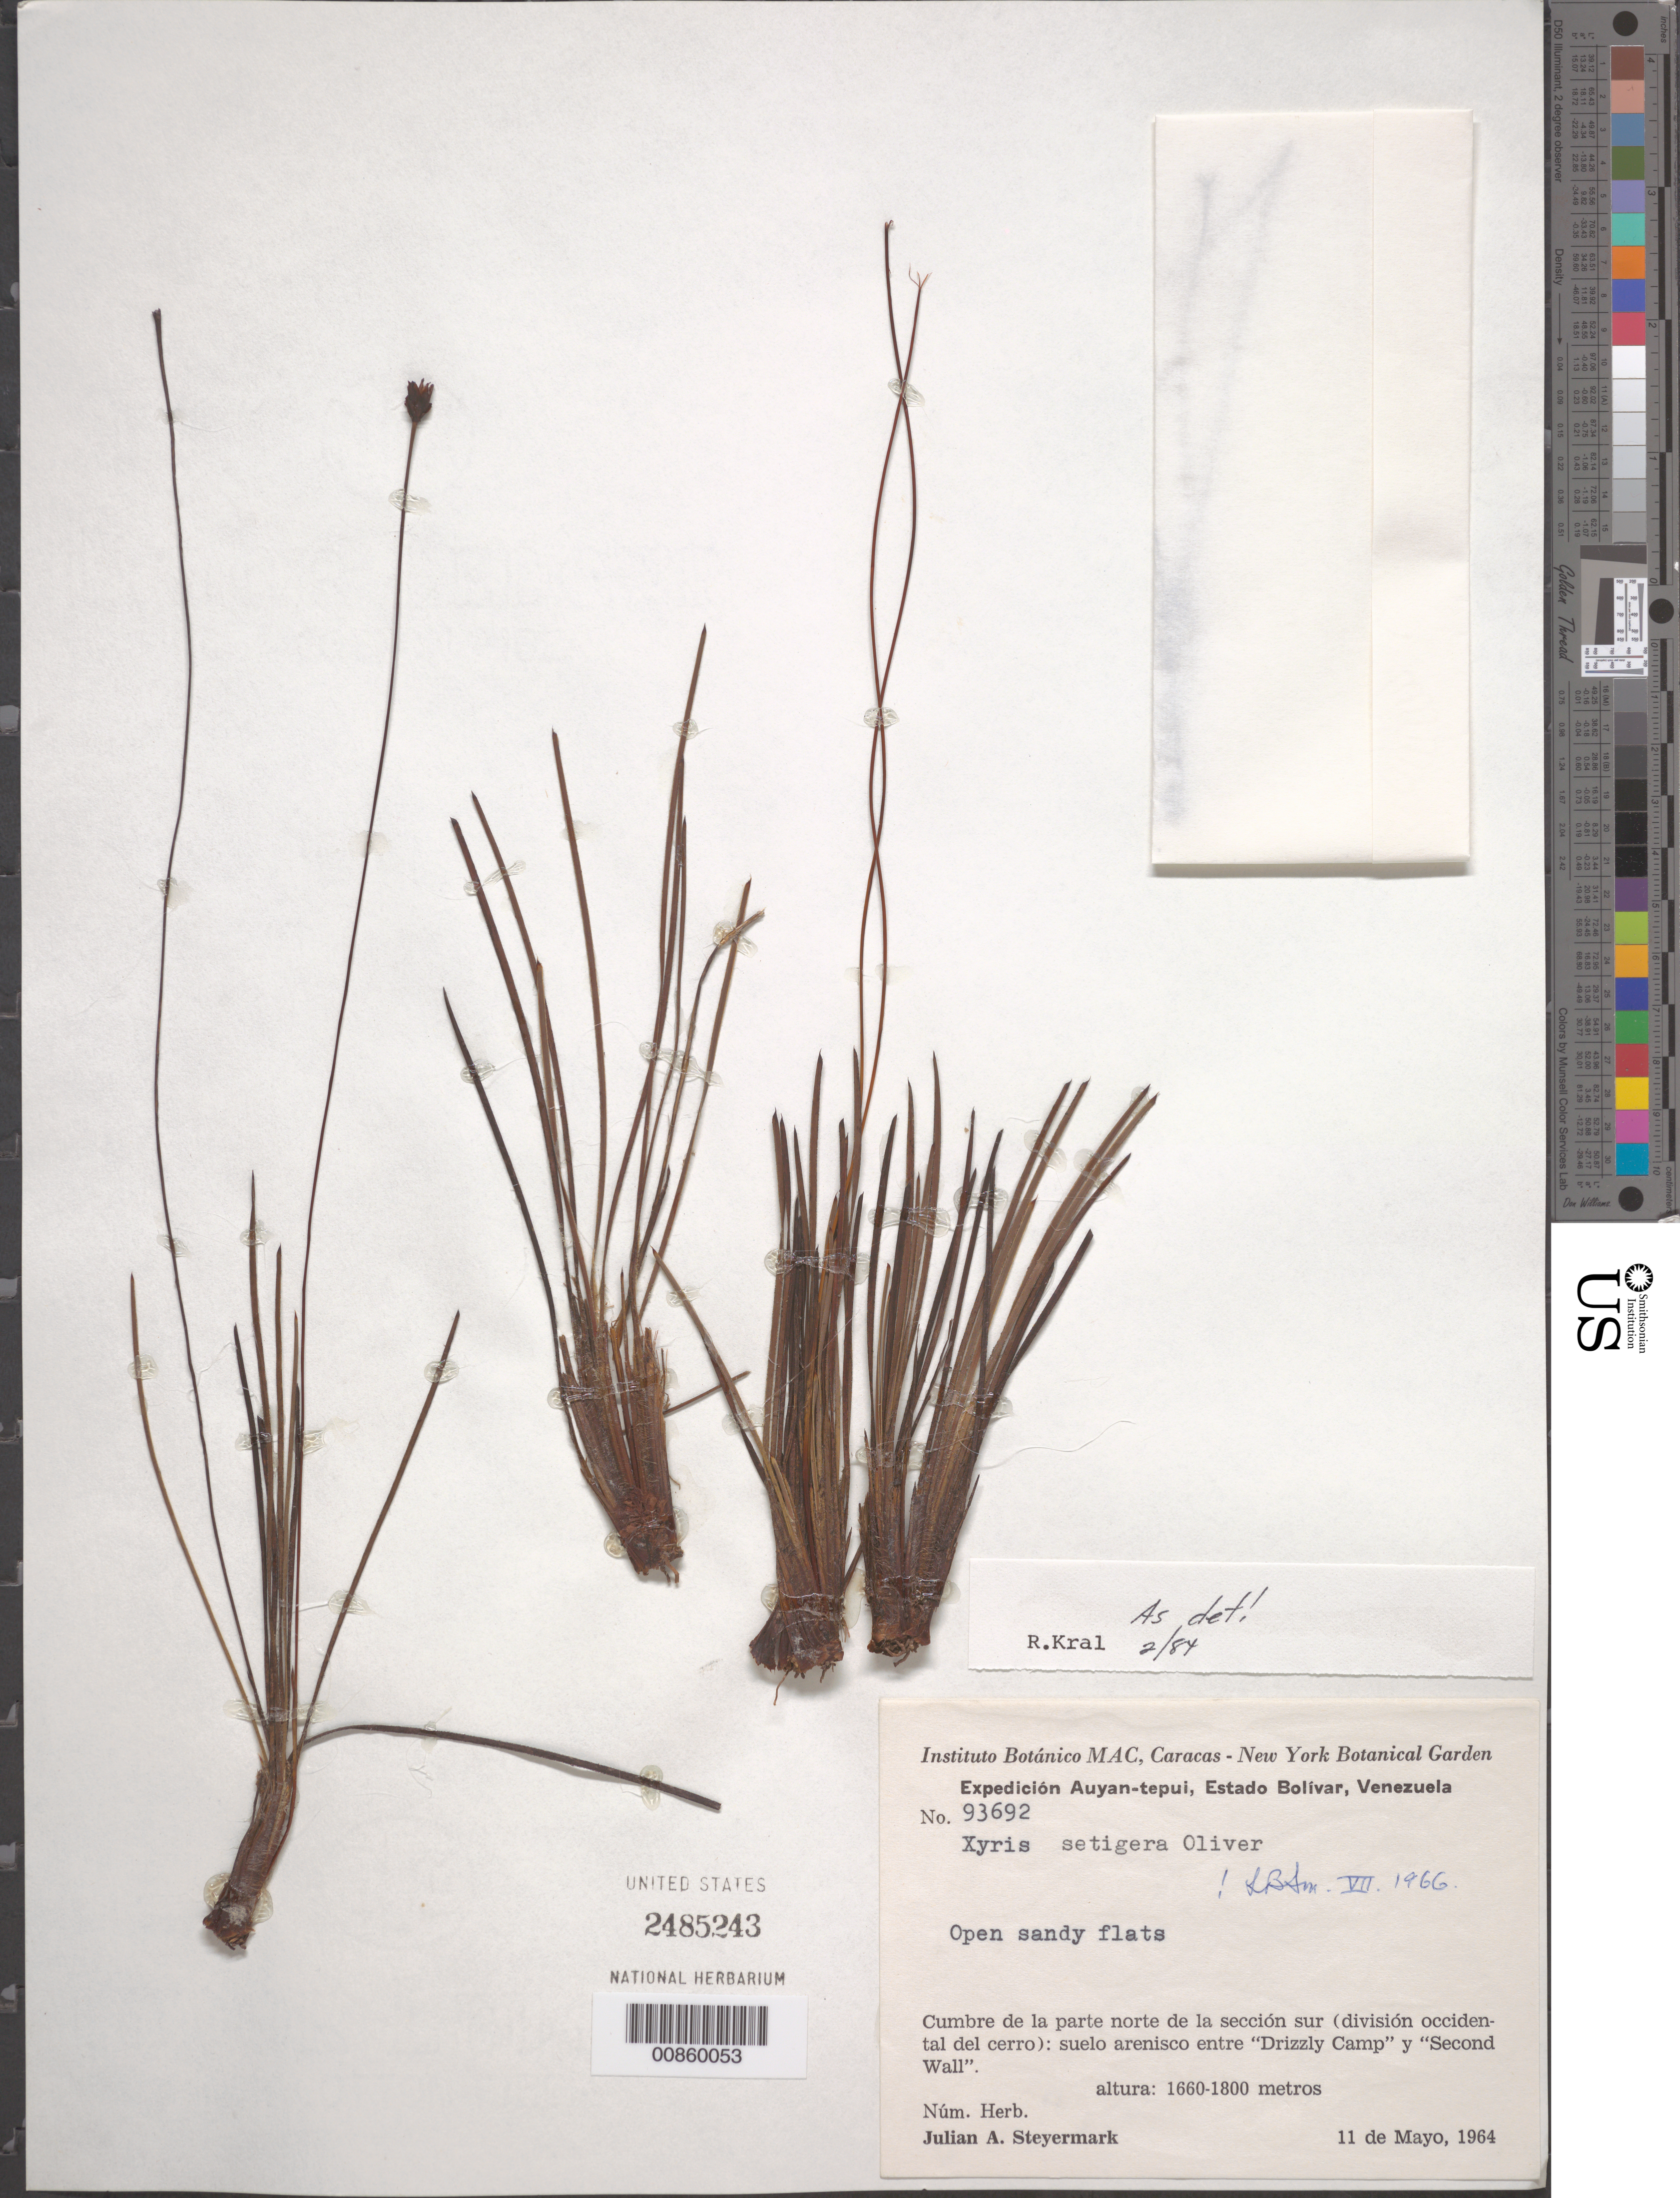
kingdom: Plantae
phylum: Tracheophyta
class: Liliopsida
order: Poales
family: Xyridaceae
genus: Xyris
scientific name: Xyris setigera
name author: Oliv.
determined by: Kral, Robert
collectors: J. Steyermark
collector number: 93692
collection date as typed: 11-May-64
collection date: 1964-05-11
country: Venezuela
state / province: Bolívar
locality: Auyan-tepuí, cumbre de la parte norte de la sección sur (div. occidental del cerro): entre "Drizzly Camp" y "Second Wall"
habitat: Suelo arensico; open sandy flats.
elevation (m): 1660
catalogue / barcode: US 2485243